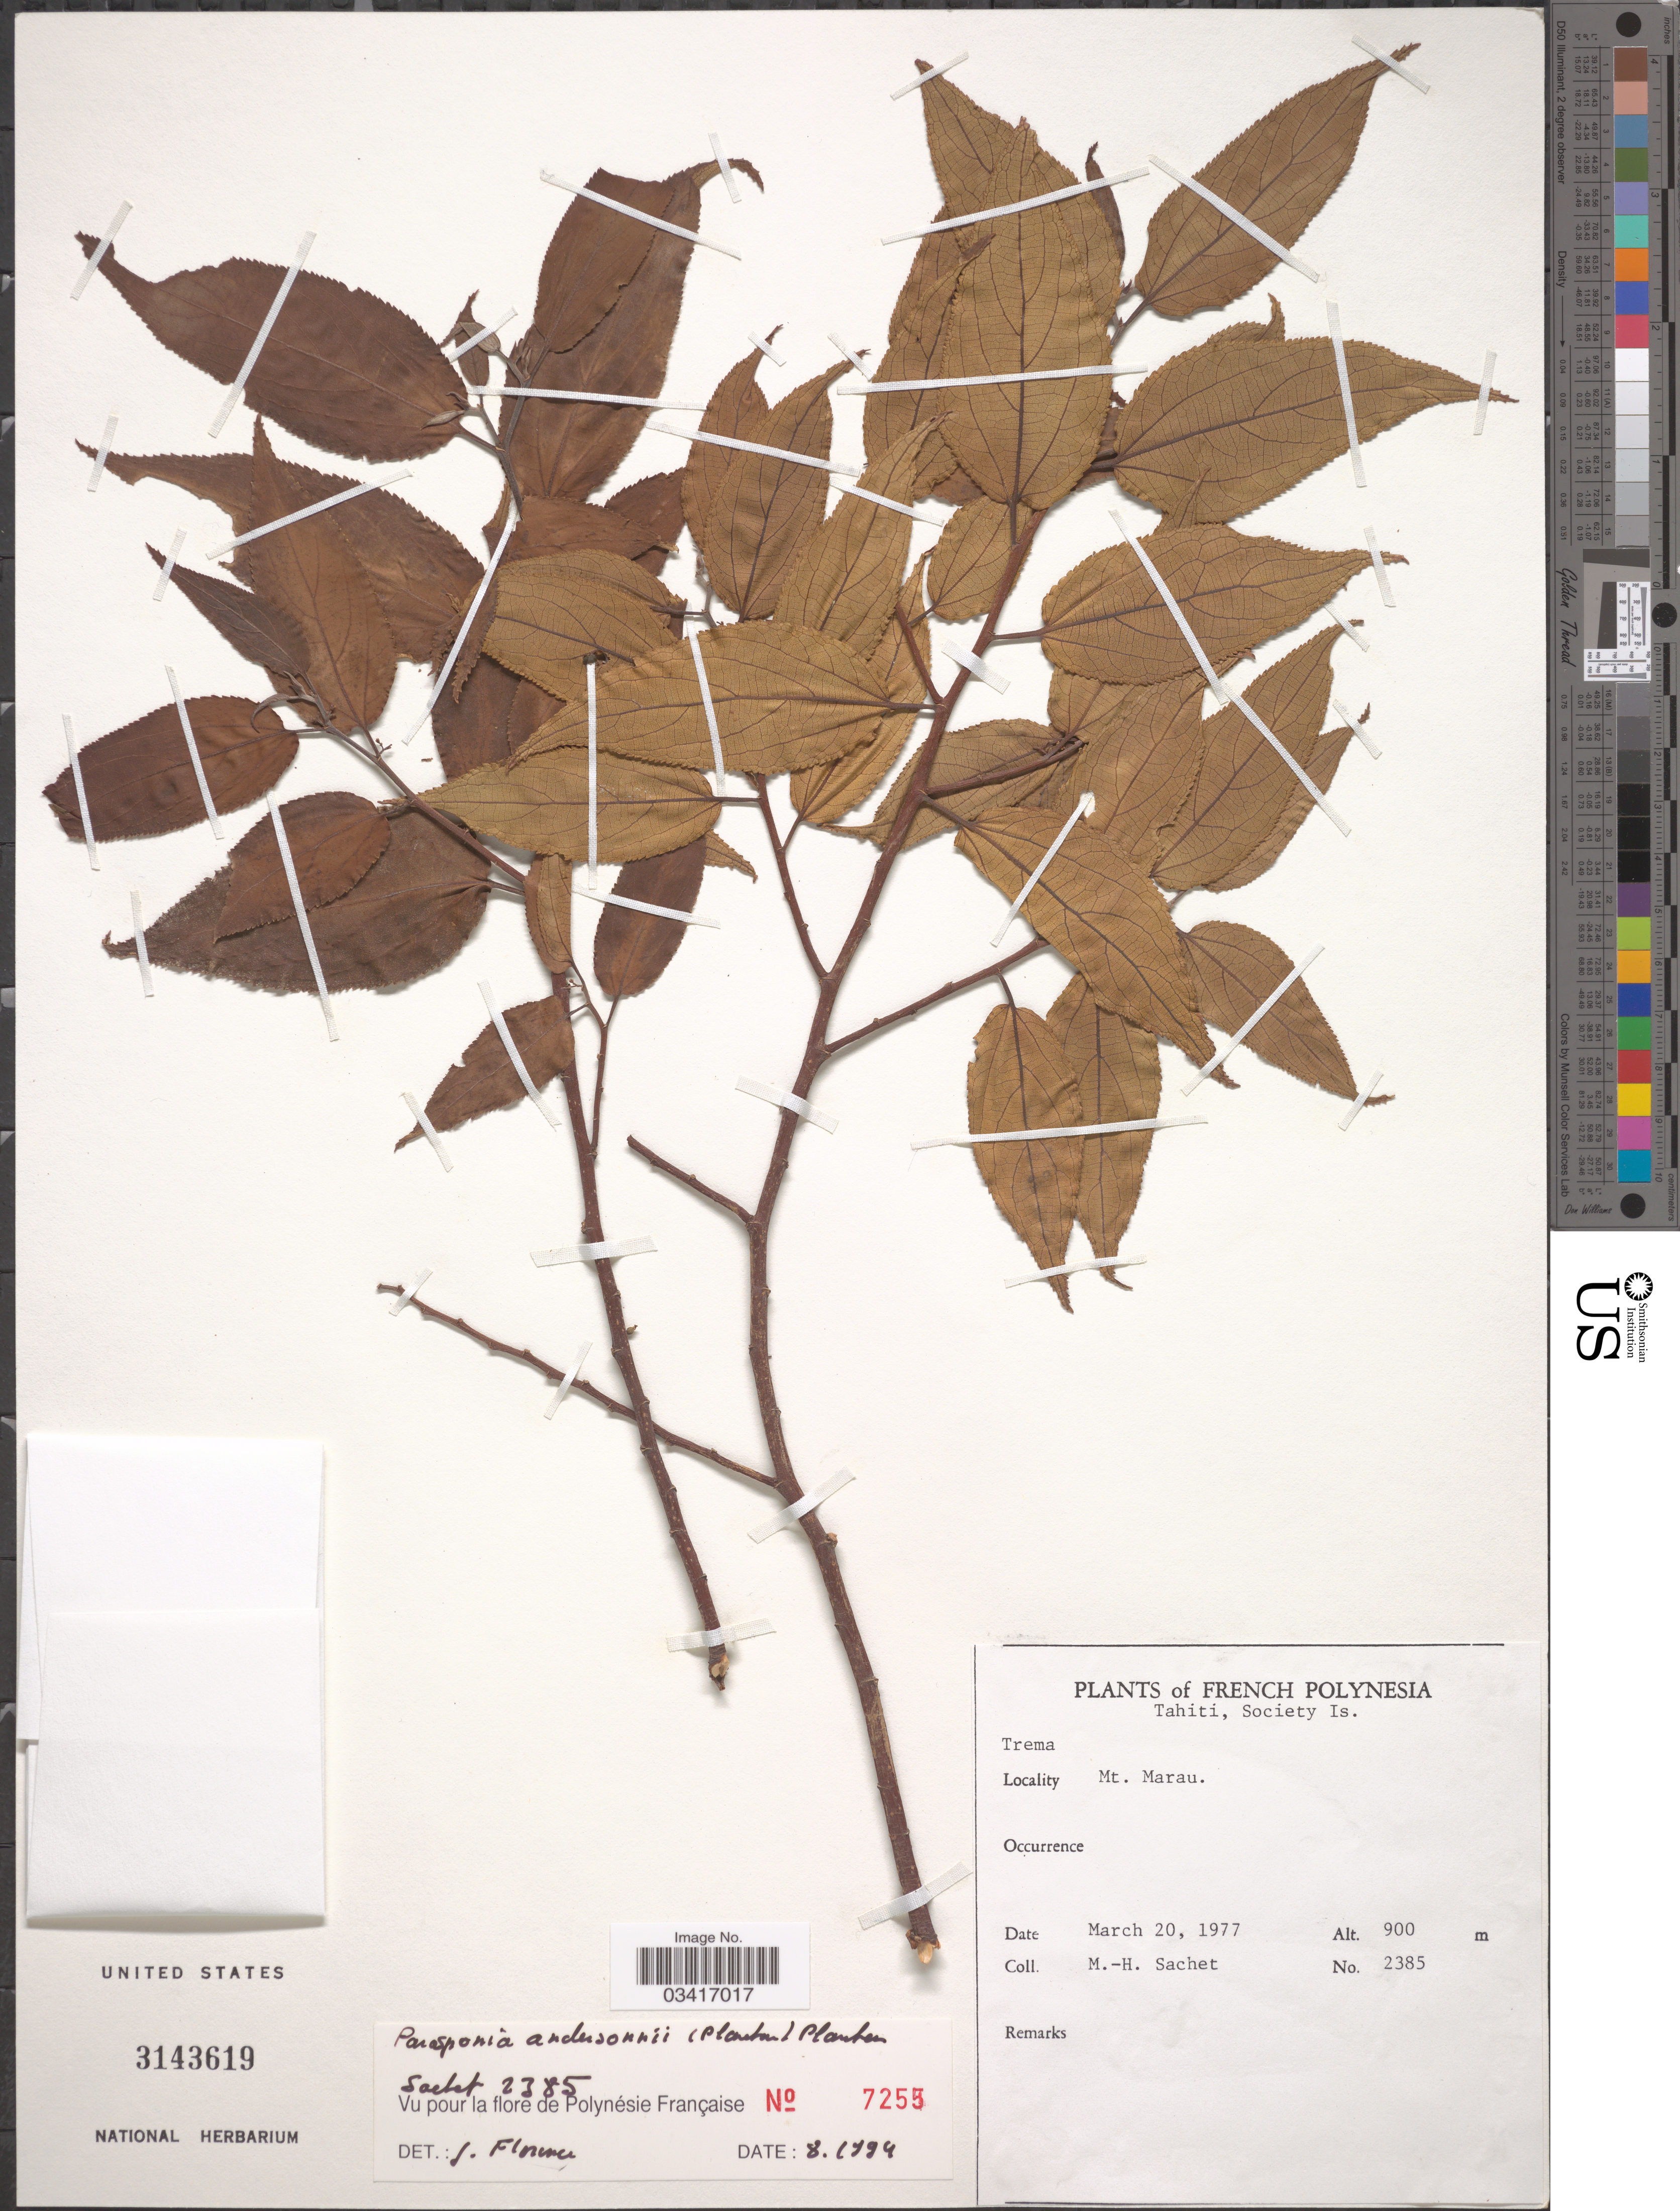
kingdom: Plantae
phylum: Tracheophyta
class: Magnoliopsida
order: Rosales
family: Cannabaceae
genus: Parasponia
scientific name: Parasponia andersonii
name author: Planch.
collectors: M.-H. Sachet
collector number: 2385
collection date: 1977-03-20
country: French Polynesia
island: Tahiti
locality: Tahiti, Society Is. Mt. Marau.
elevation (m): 900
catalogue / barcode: US 3143619